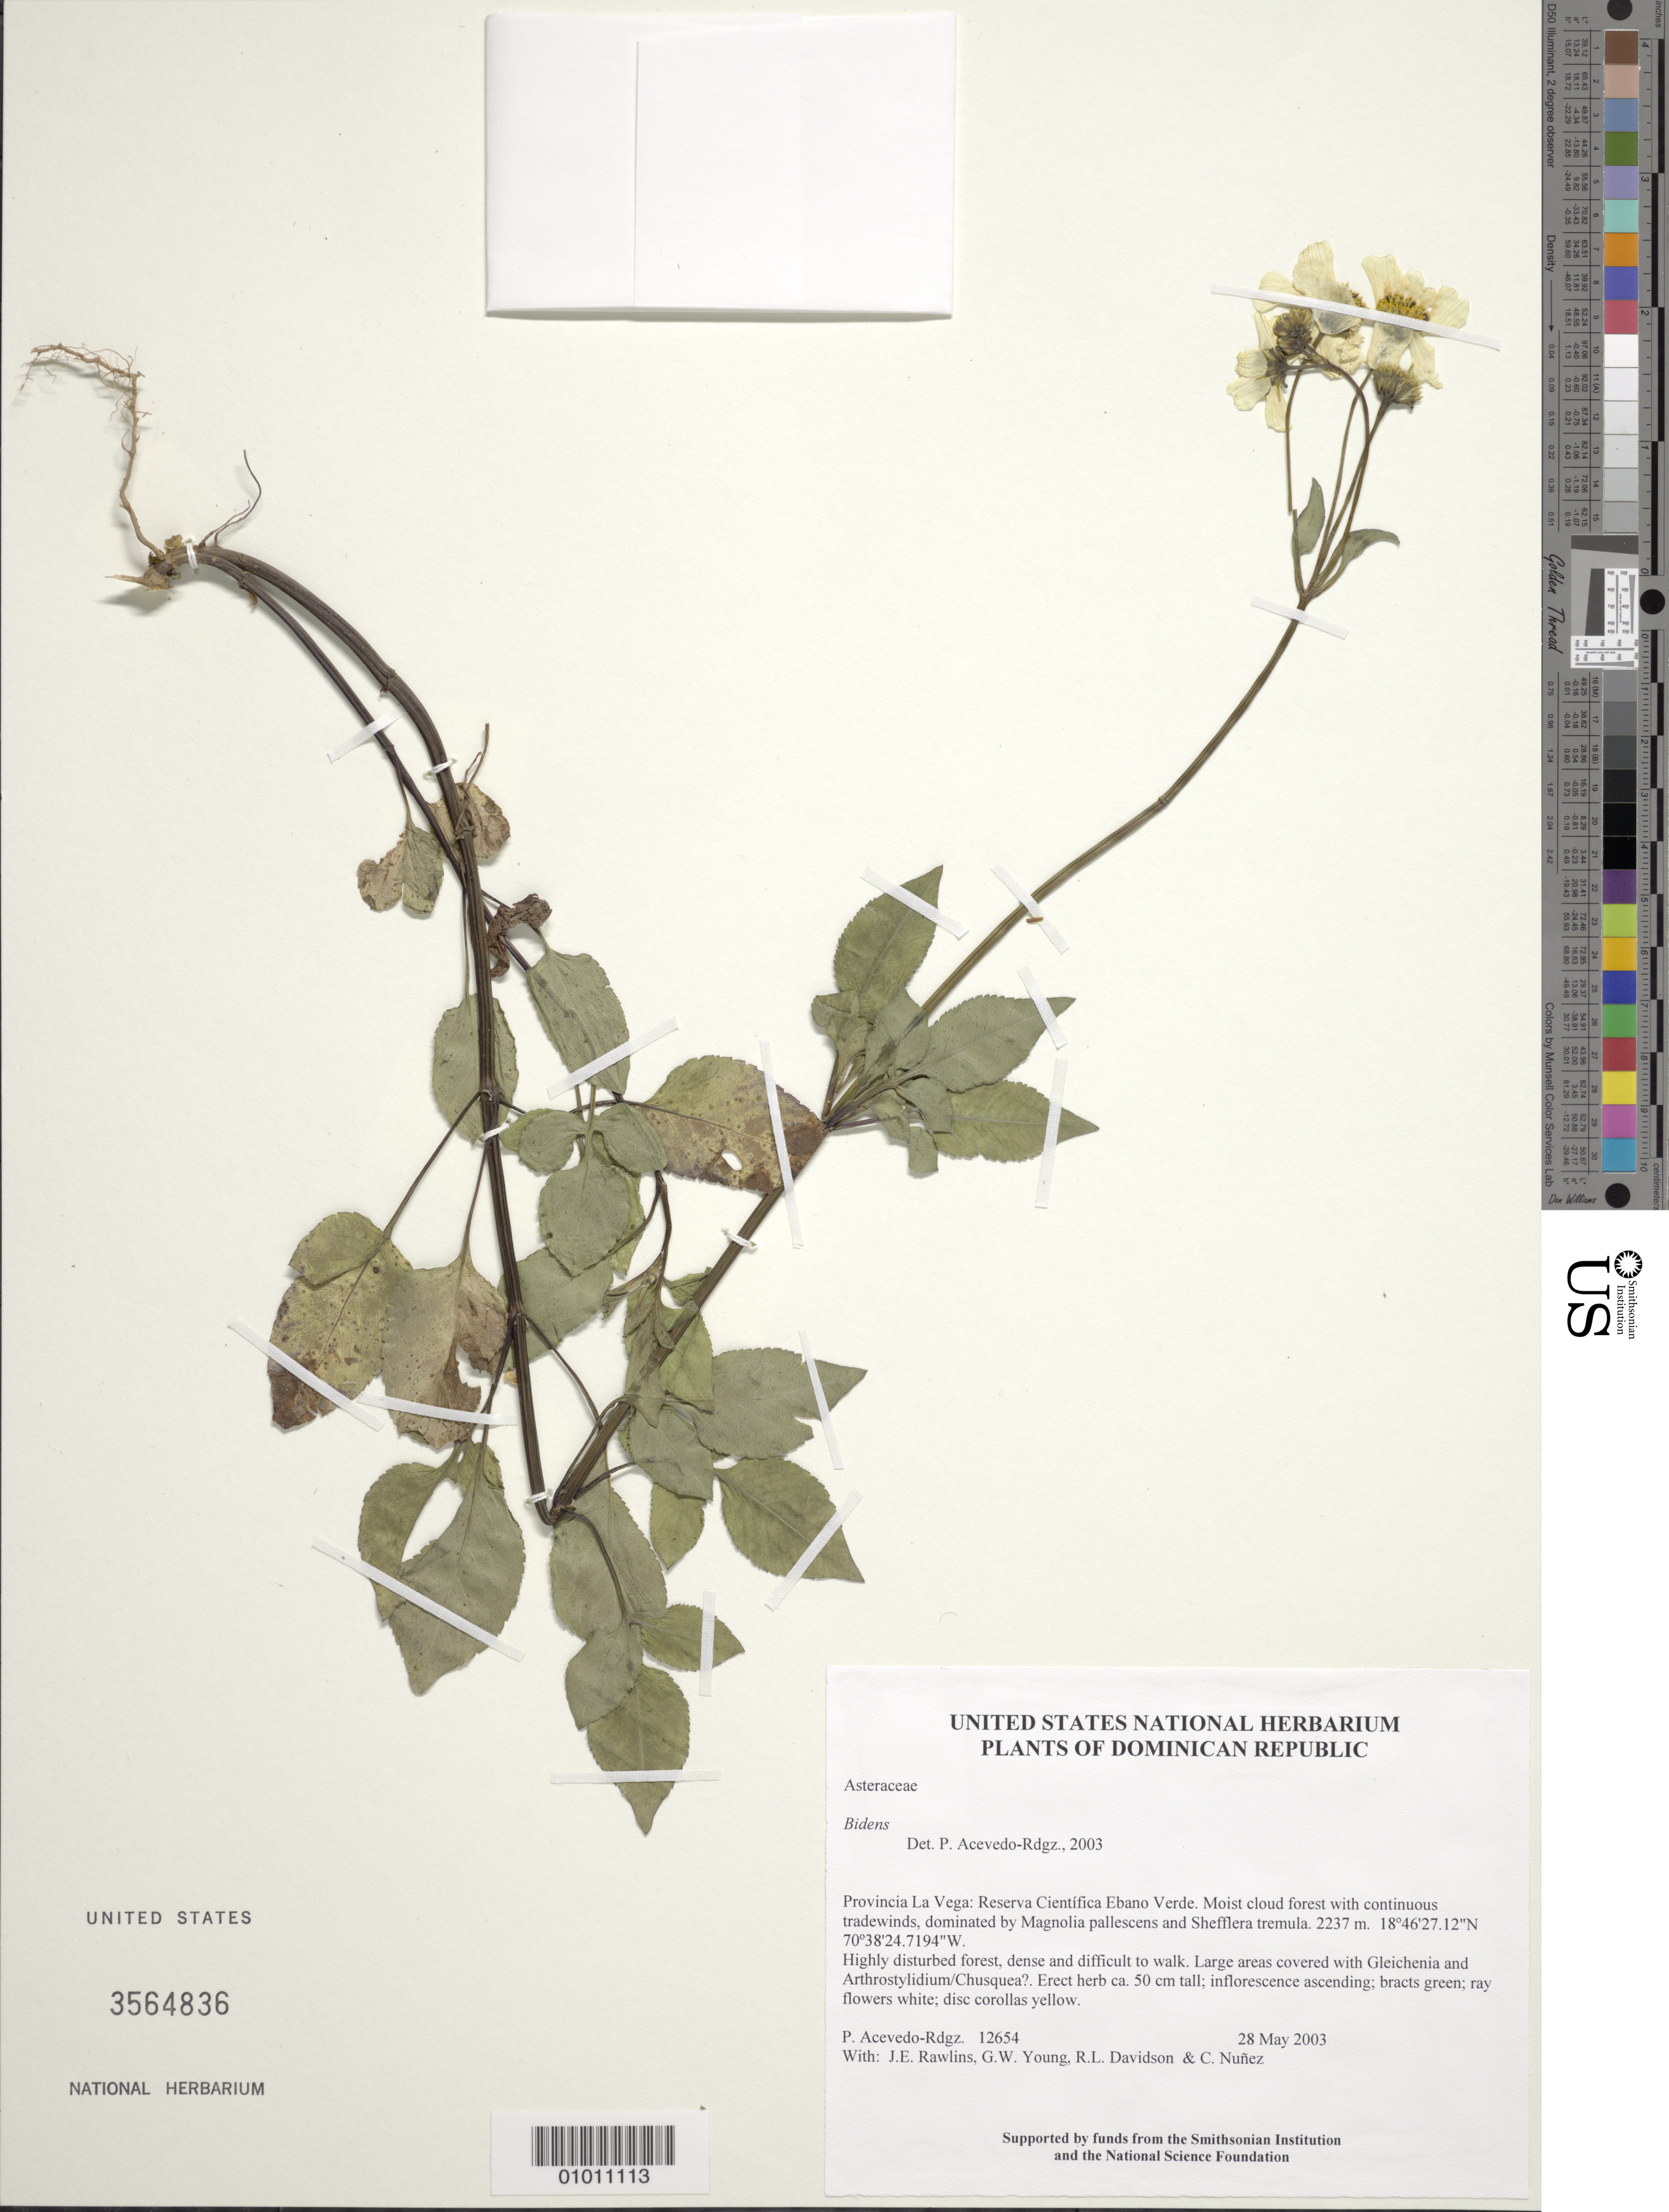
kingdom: Plantae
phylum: Tracheophyta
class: Magnoliopsida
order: Asterales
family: Asteraceae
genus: Bidens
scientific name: Bidens sp.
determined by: Acevedo-Rodríguez, P., (BOT), Smithsonian Institution - National Museum of Natural History (UNITED STATES)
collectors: P. Acevedo-Rodr., J. Rawlins, G. Young, R. Davidson & C. Nunez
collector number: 12654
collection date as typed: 28 May 2003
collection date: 2003-05-28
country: Dominican Republic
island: Hispaniola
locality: Provincia La Vega: Reserva Científica Ebano Verde. Moist cloud forest with continuous tradewinds, dominated by Magnolia pallescens and Shefflera tremula.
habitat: Highly disturbed forest, dense and difficult to walk. Large areas covered with Gleichenia and Arthrostylidium/Chusquea?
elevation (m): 2237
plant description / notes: US, MO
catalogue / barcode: US 3564836